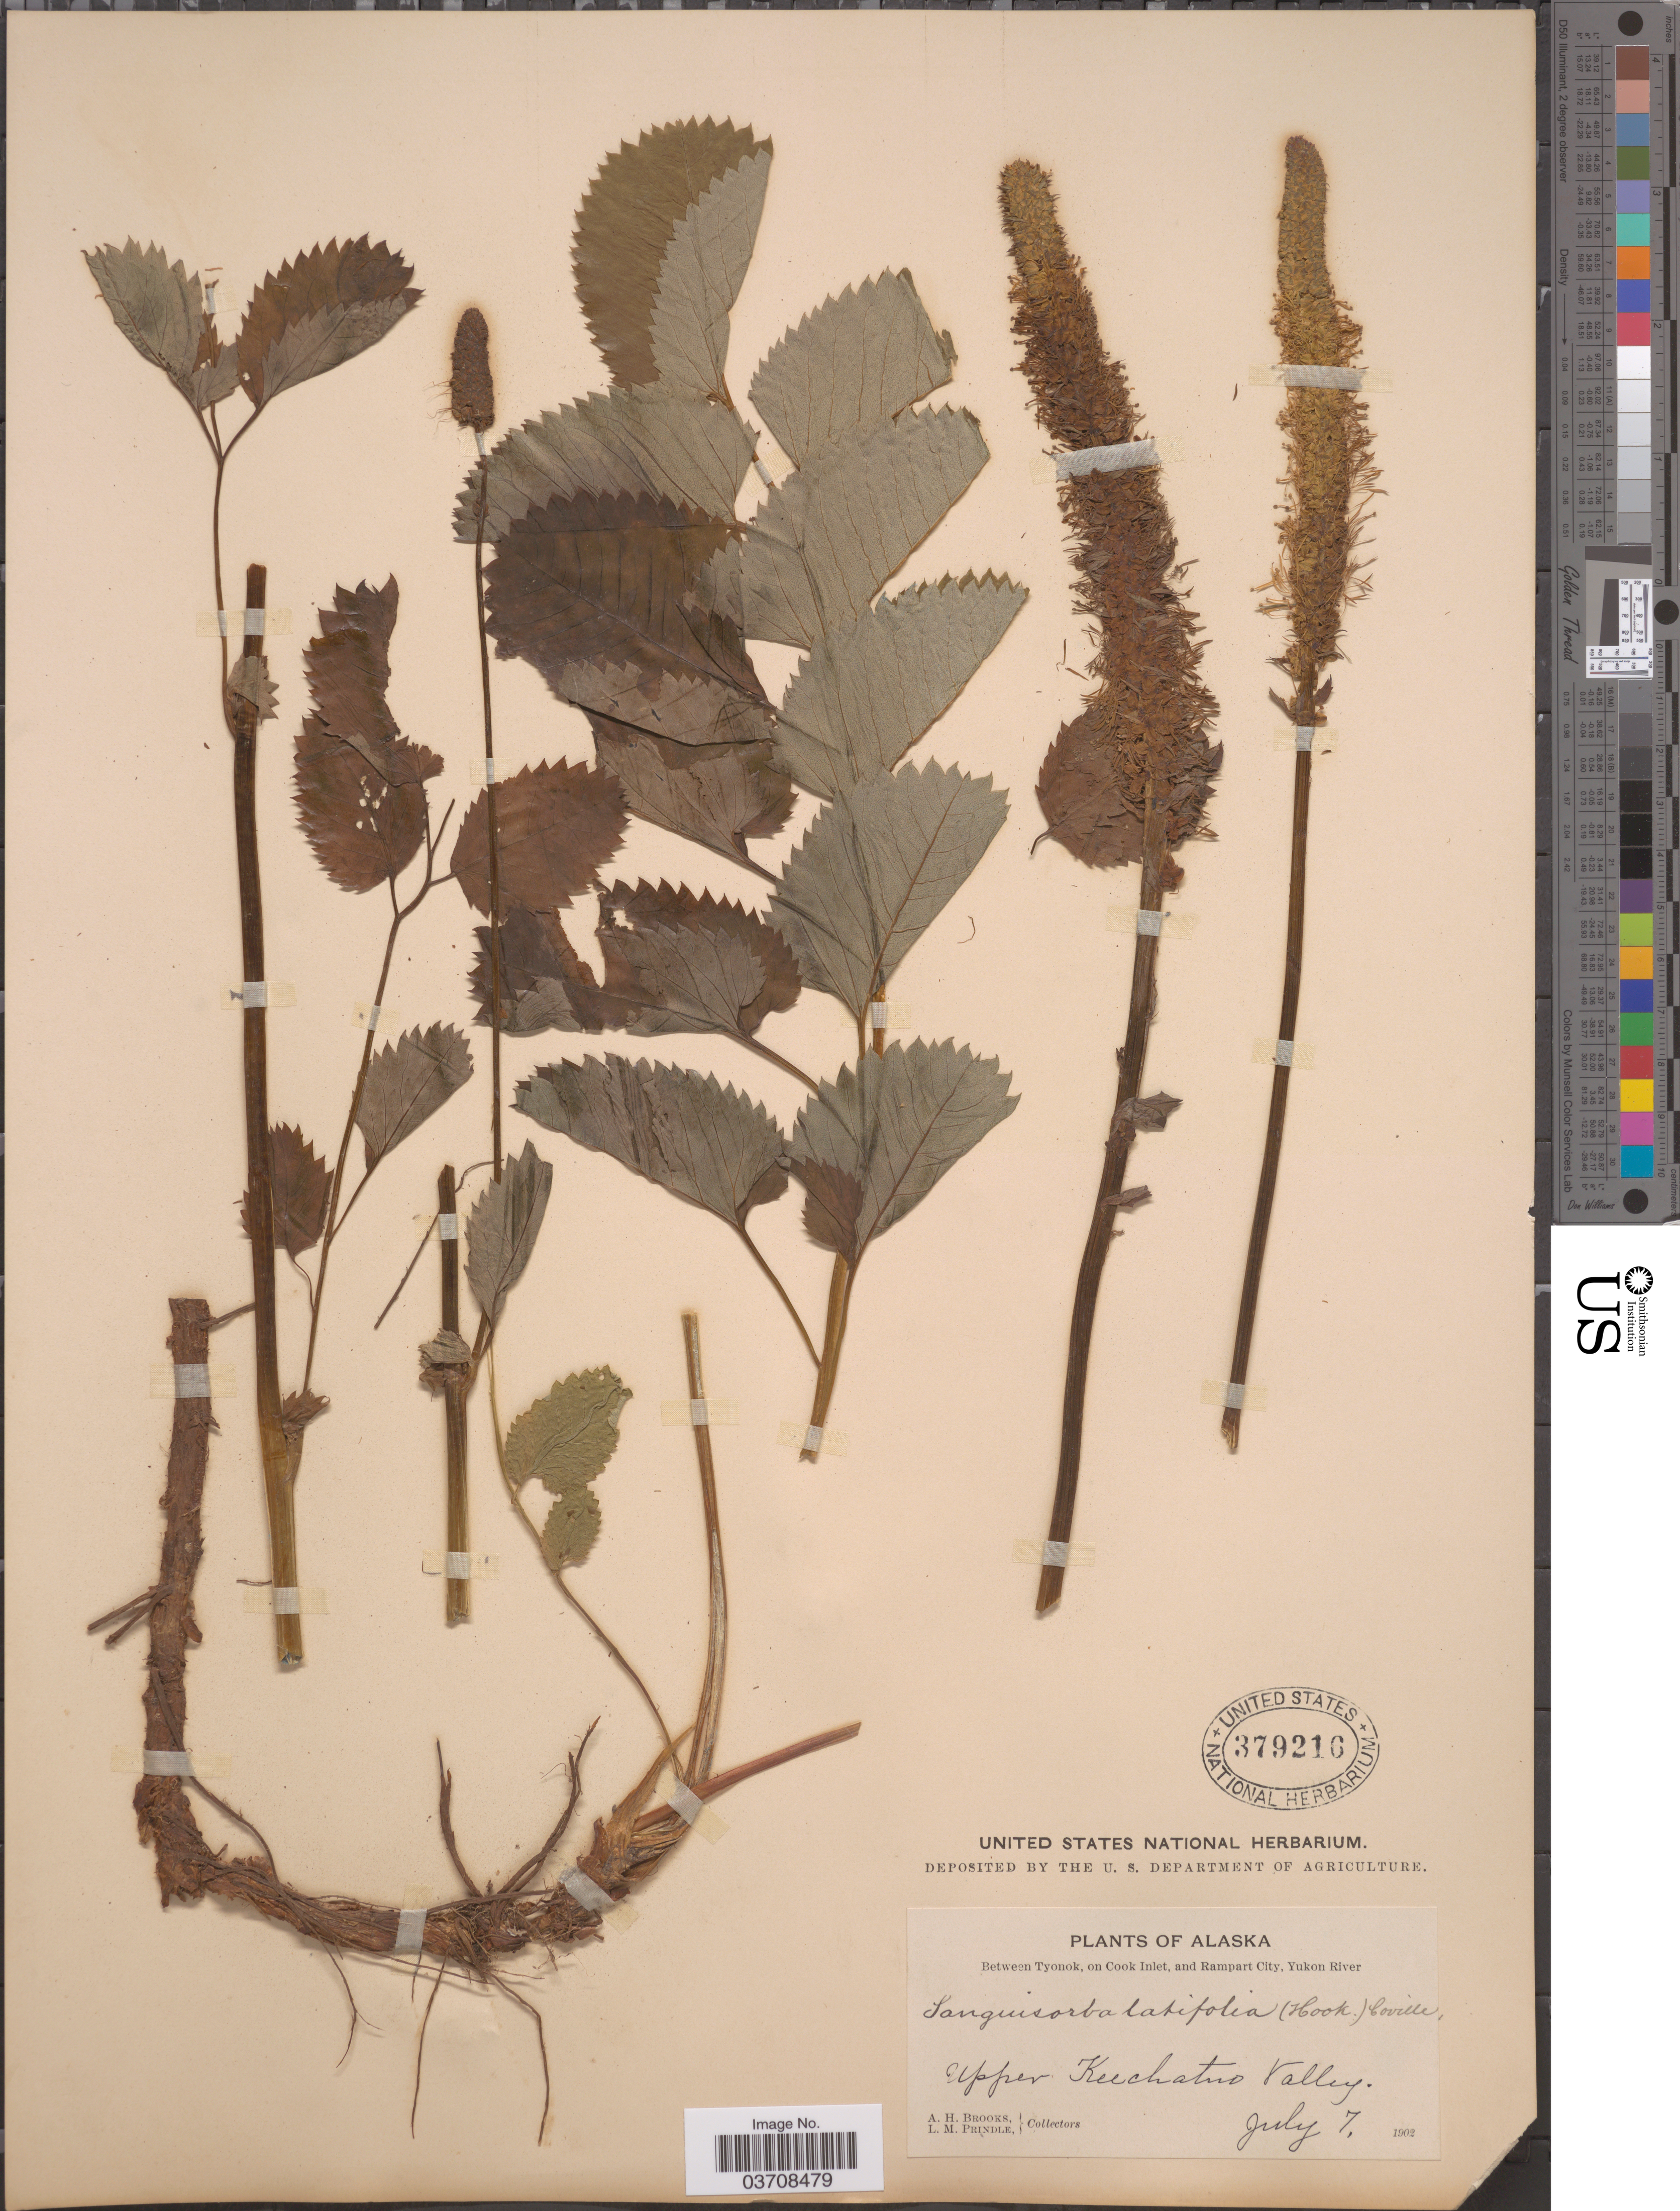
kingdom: Plantae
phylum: Tracheophyta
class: Magnoliopsida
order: Rosales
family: Rosaceae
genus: Sanguisorba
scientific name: Sanguisorba stipulata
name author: Raf.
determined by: Strong, Mark T., (BOT), Smithsonian Institution - National Museum of Natural History (UNITED STATES)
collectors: A. Brooks & L. Prindle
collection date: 1902-07-07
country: United States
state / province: Alaska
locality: Between Tyonok, on Cook Inlet, and Rampart City, Yukon River. Upper Keechatno Valley.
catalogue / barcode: US 379216